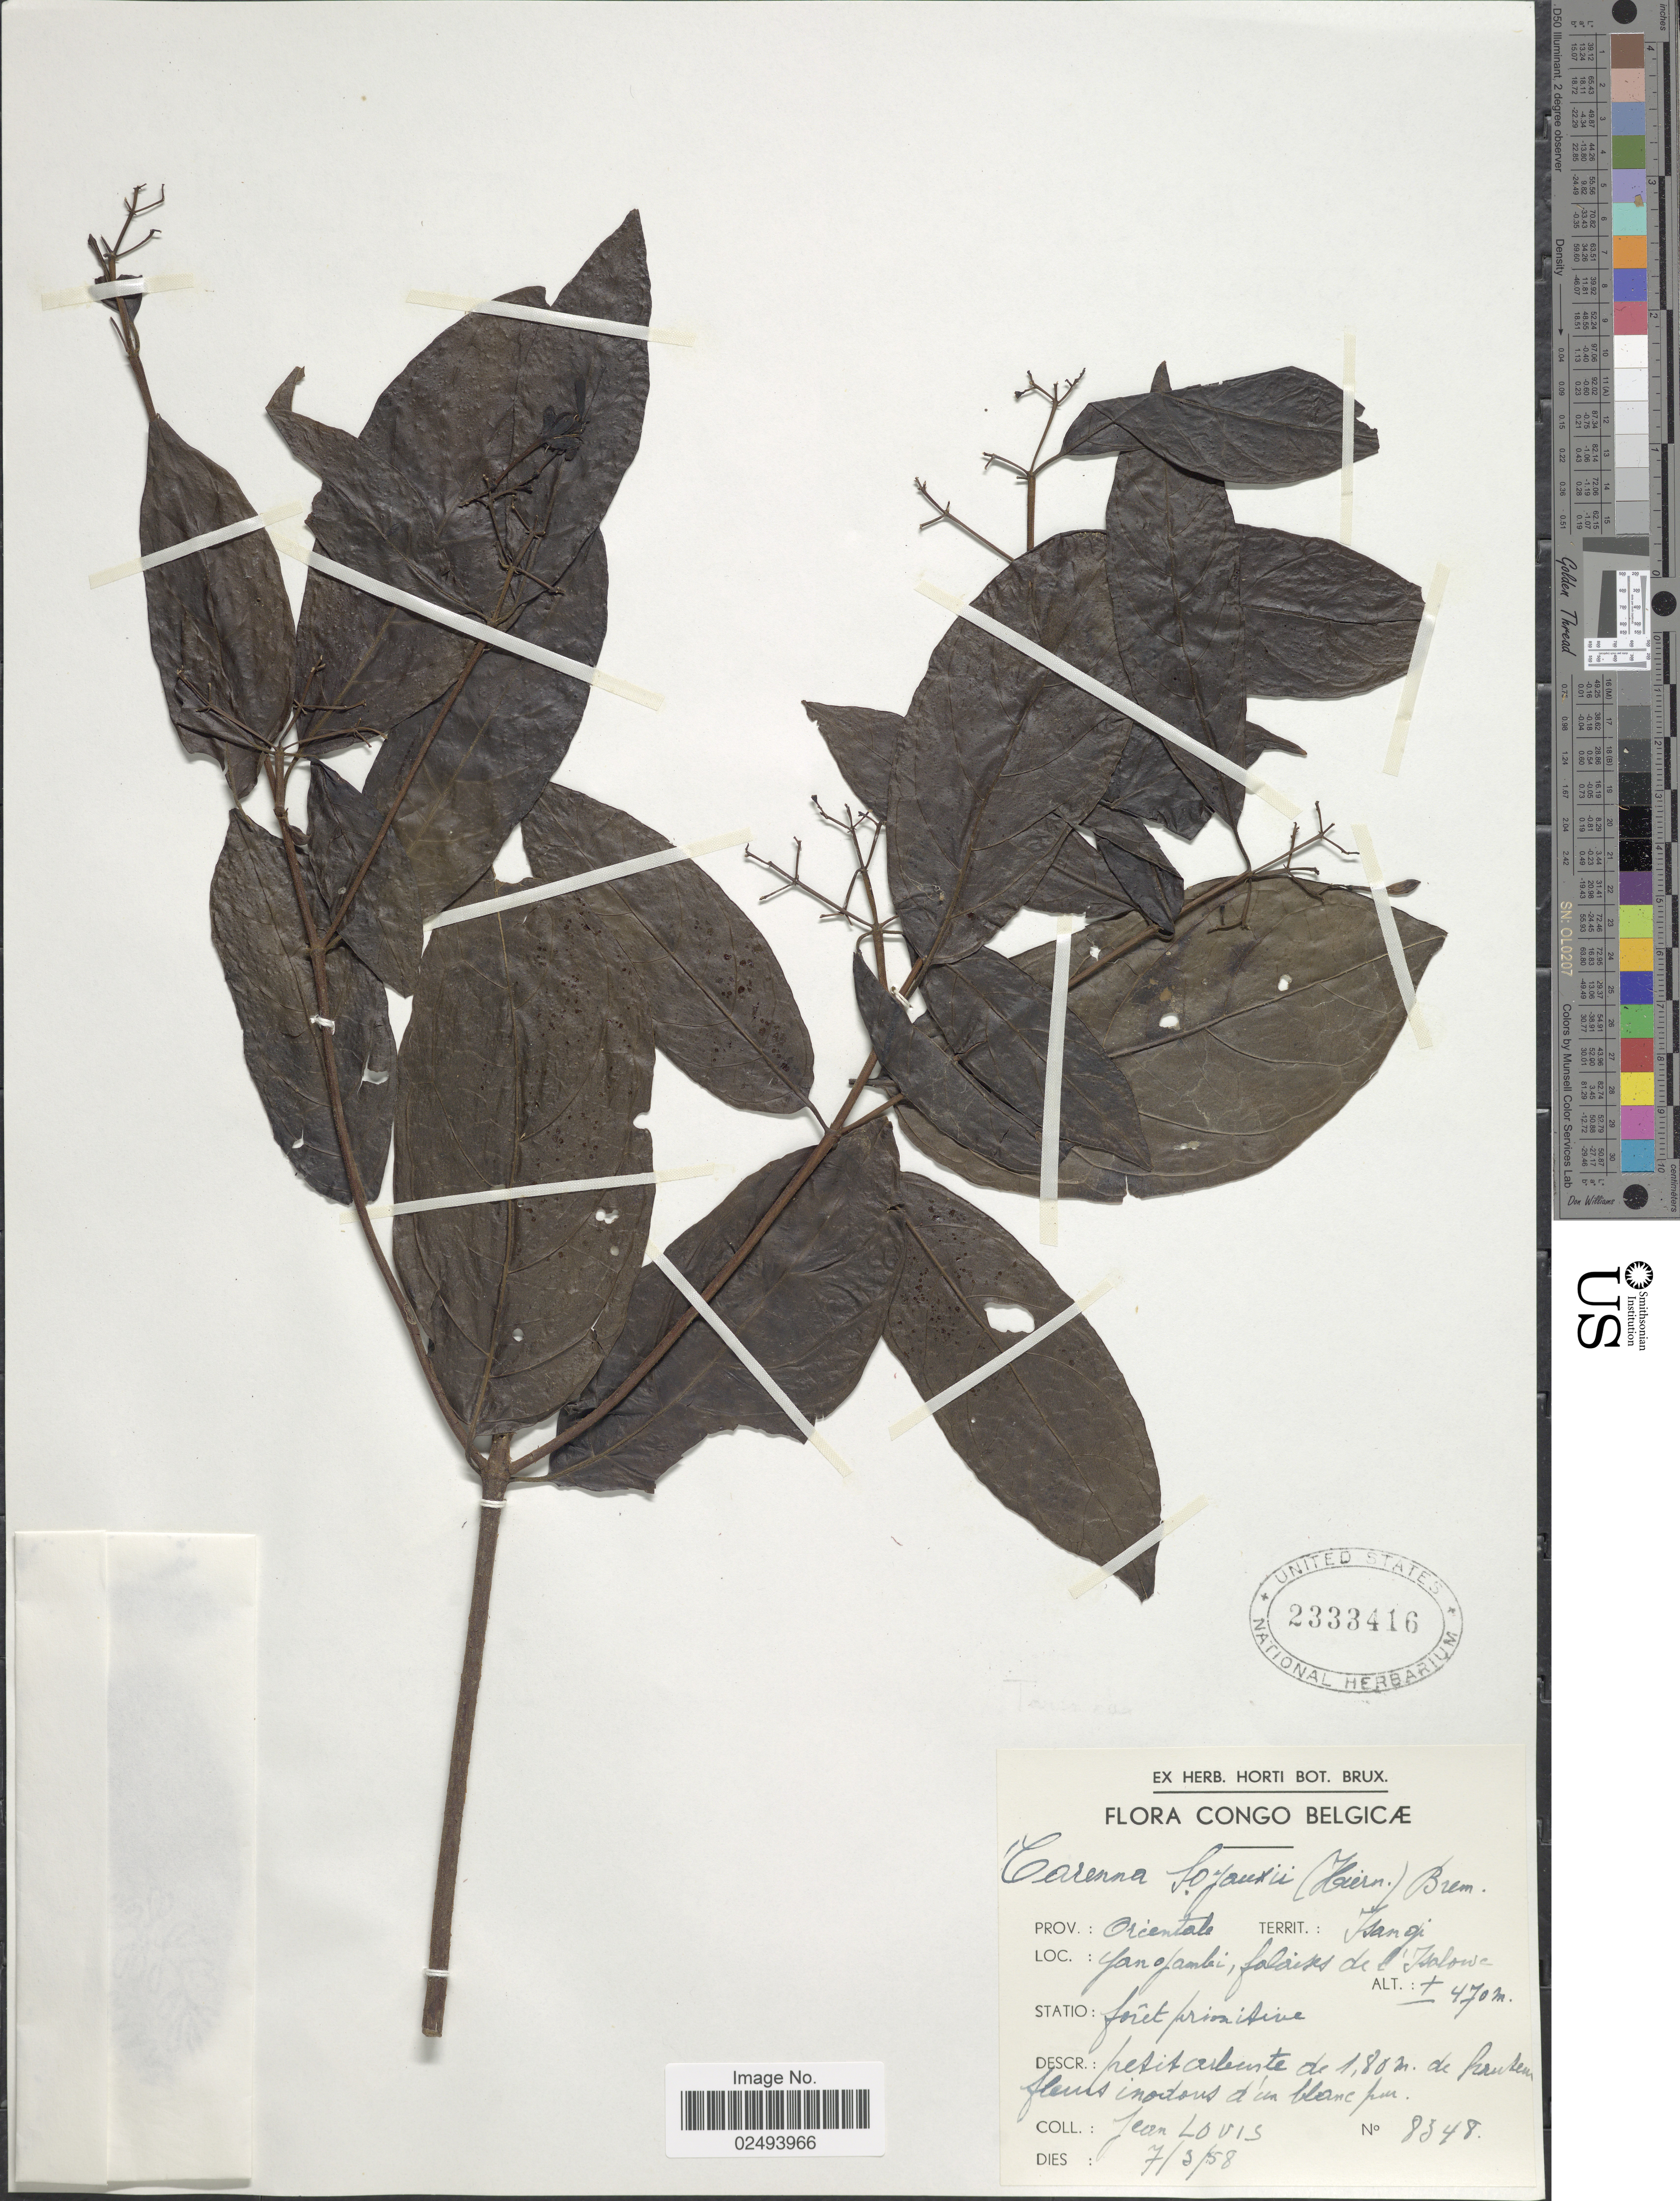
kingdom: Plantae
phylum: Tracheophyta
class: Magnoliopsida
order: Gentianales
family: Rubiaceae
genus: Nichallea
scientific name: Nichallea soyauxii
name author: (Hiern) Bridson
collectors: J. Louis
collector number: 8348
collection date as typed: Transcribed d/m/y: 7/3/58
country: Congo, Democratic Republic of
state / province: Tshopo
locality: Congo Belgicae. Territ. Isangi. Yangambi, falaises de l'Isalowe.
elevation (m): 470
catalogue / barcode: US 2333416